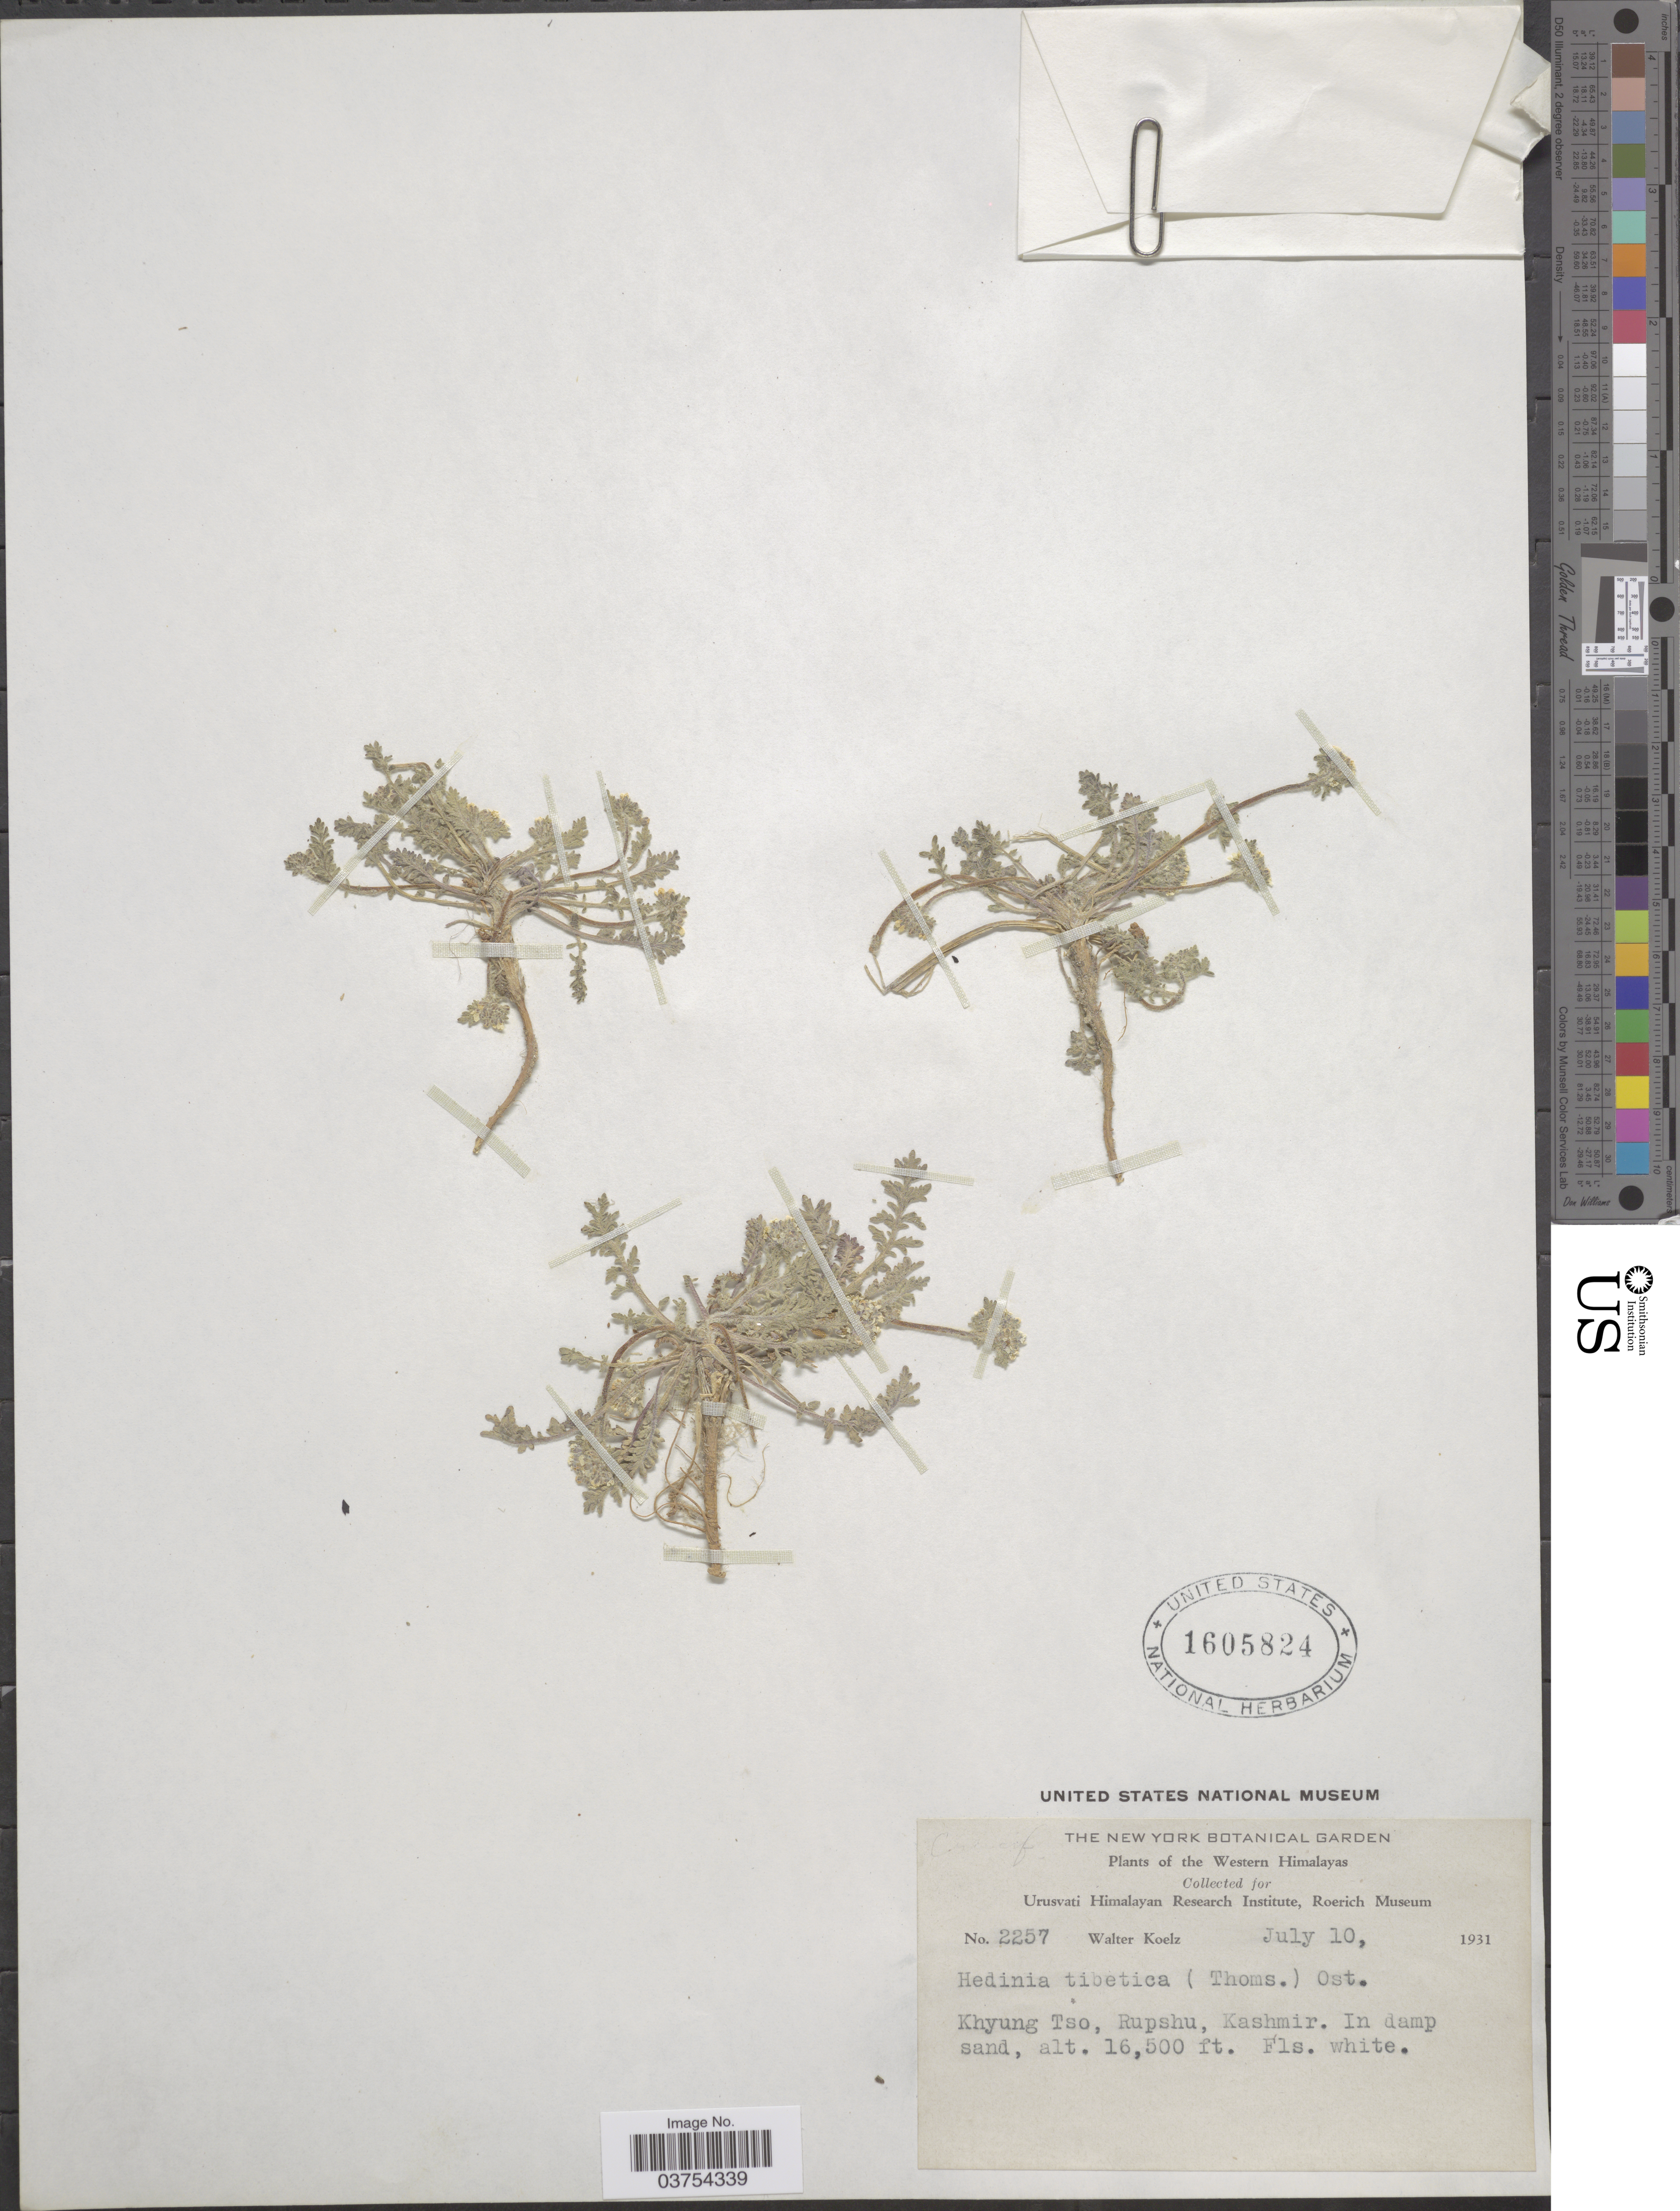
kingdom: Plantae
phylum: Tracheophyta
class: Magnoliopsida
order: Brassicales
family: Brassicaceae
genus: Smelowskia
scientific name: Smelowskia tibetica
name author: Lipsky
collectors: W. N. Koelz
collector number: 2257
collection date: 1931-07-10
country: India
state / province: Jammu and Kashmir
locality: Western Himalayas. Khyung Tso, Rupshu, Kashmir.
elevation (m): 5029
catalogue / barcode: US 1605824